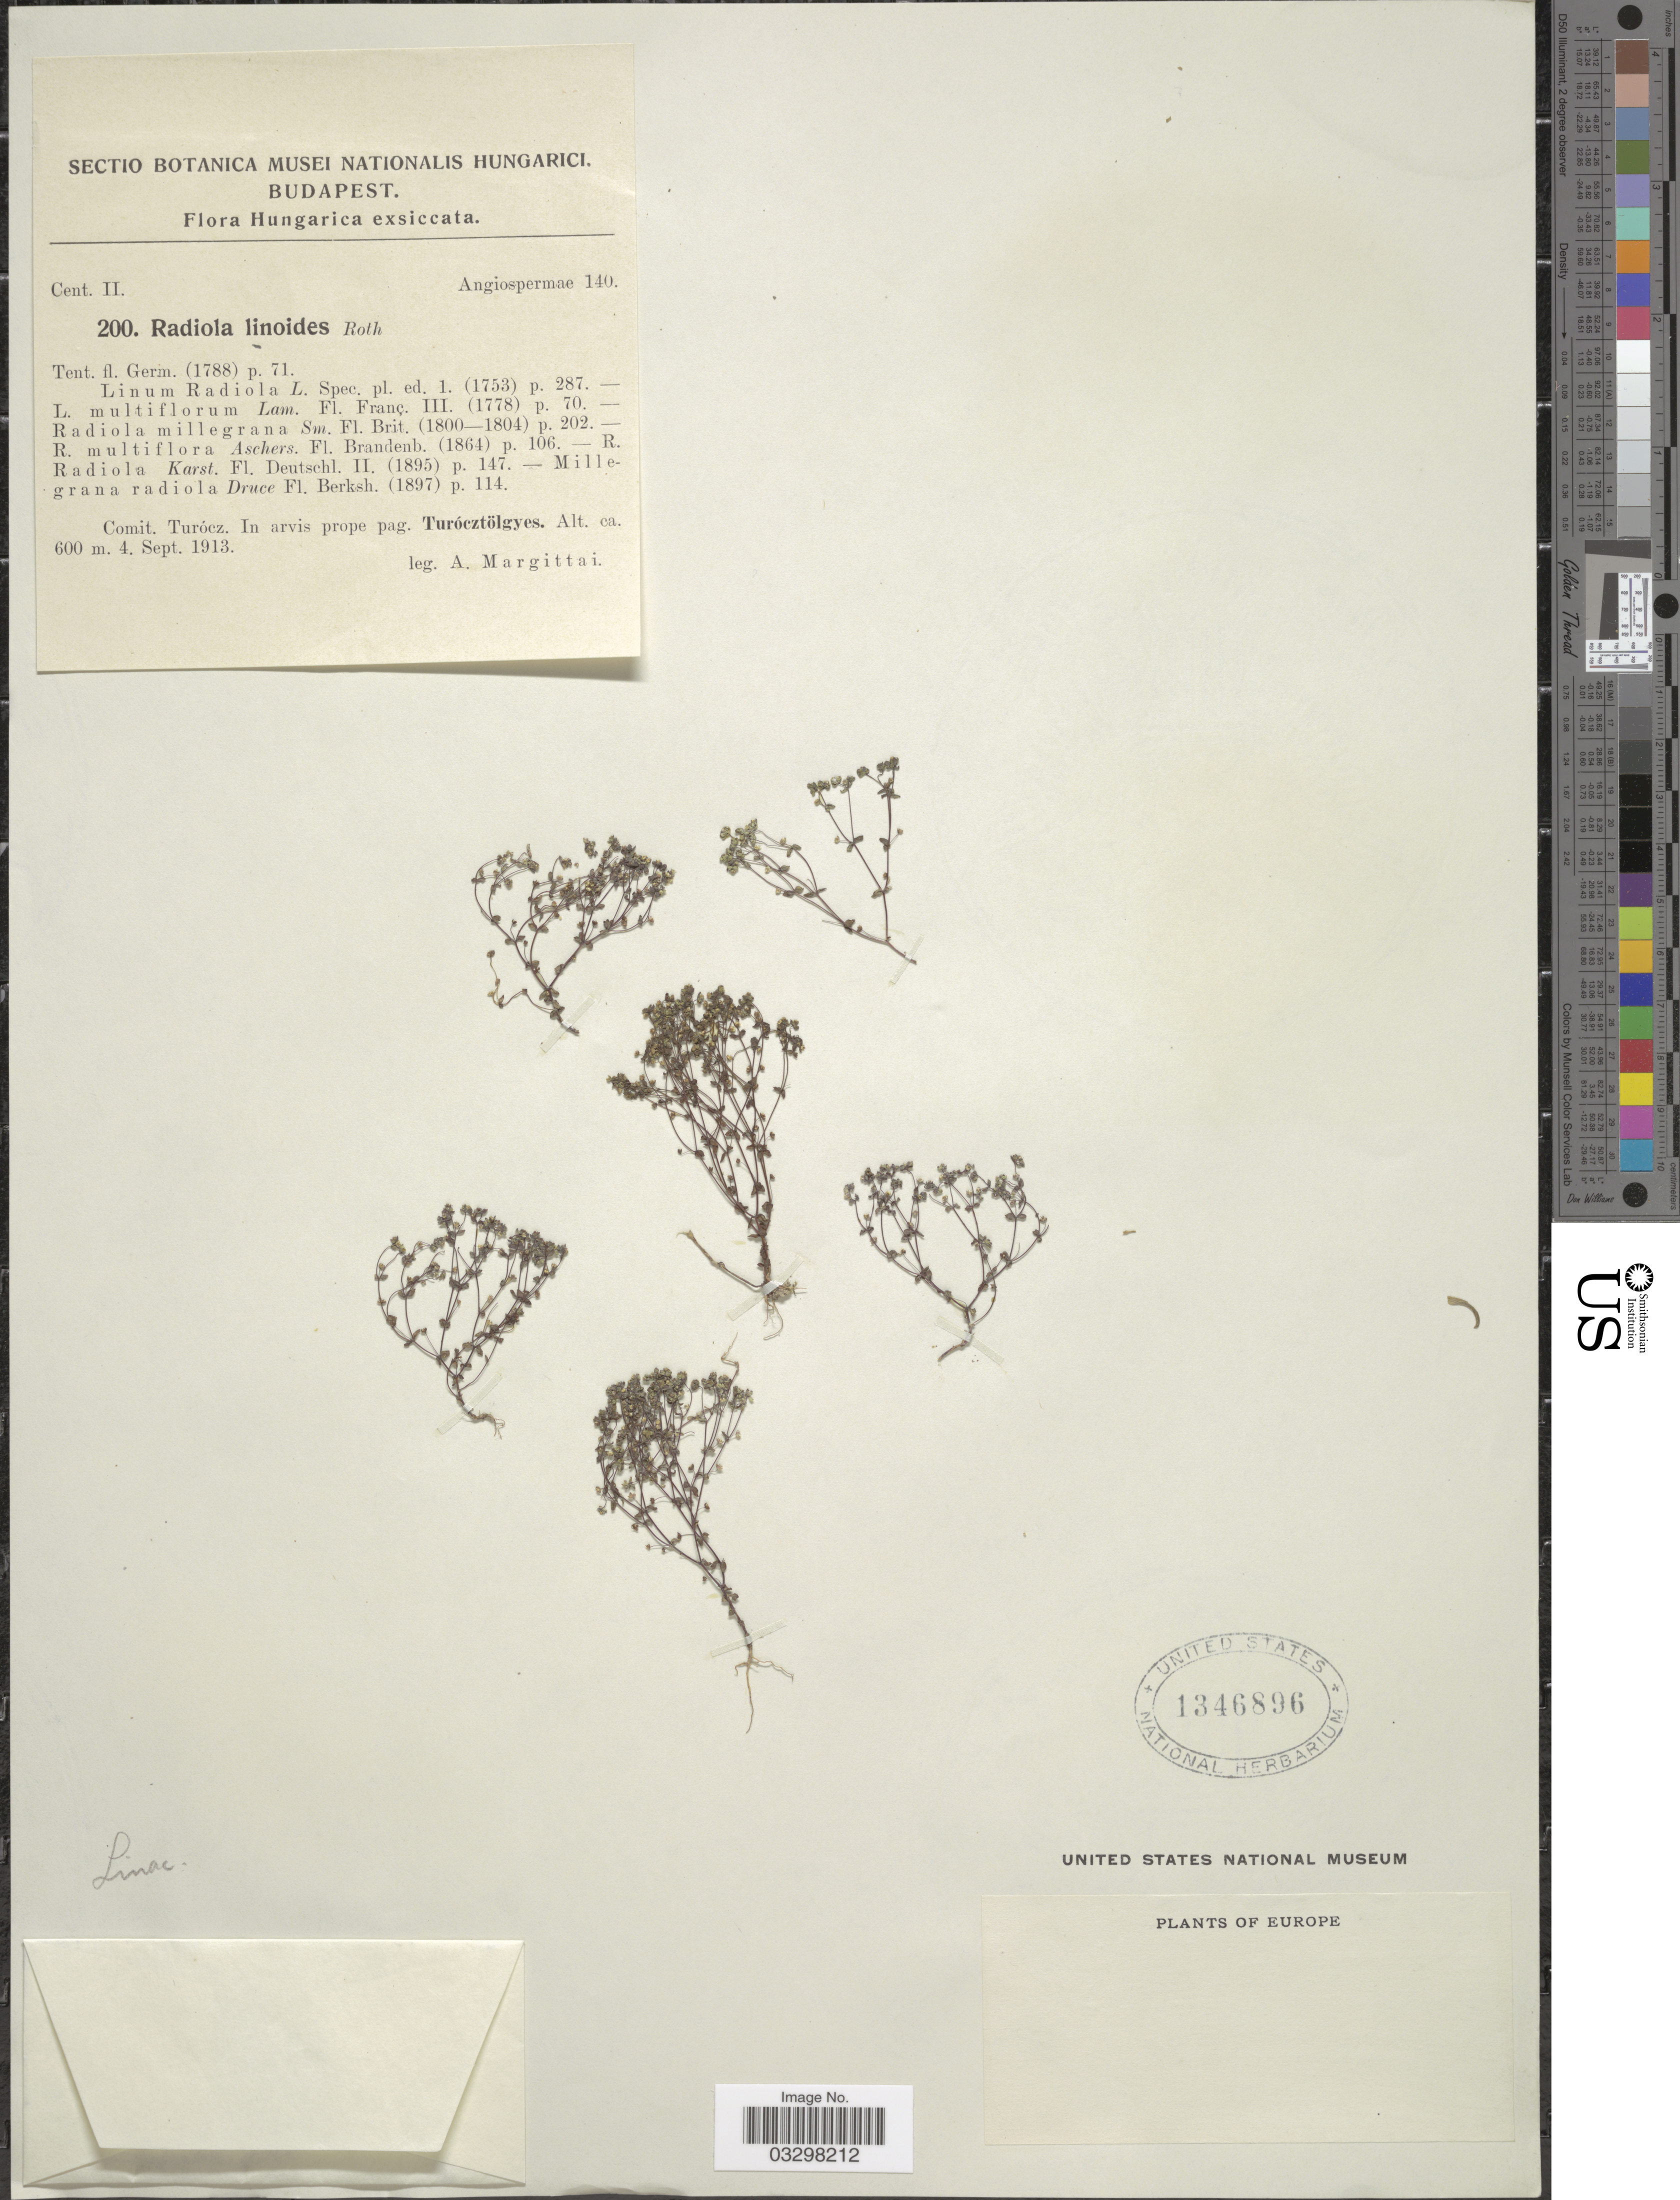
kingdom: Plantae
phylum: Tracheophyta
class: Magnoliopsida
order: Malpighiales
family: Linaceae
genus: Radiola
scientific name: Radiola linoides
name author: Roth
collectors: A. Margittai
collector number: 200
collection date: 1913-09-04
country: Hungary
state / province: Budapest, Capital District of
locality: Comit. Turócz. In arvis prope pag. Turócztölgyes.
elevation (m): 600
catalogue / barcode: US 1346896